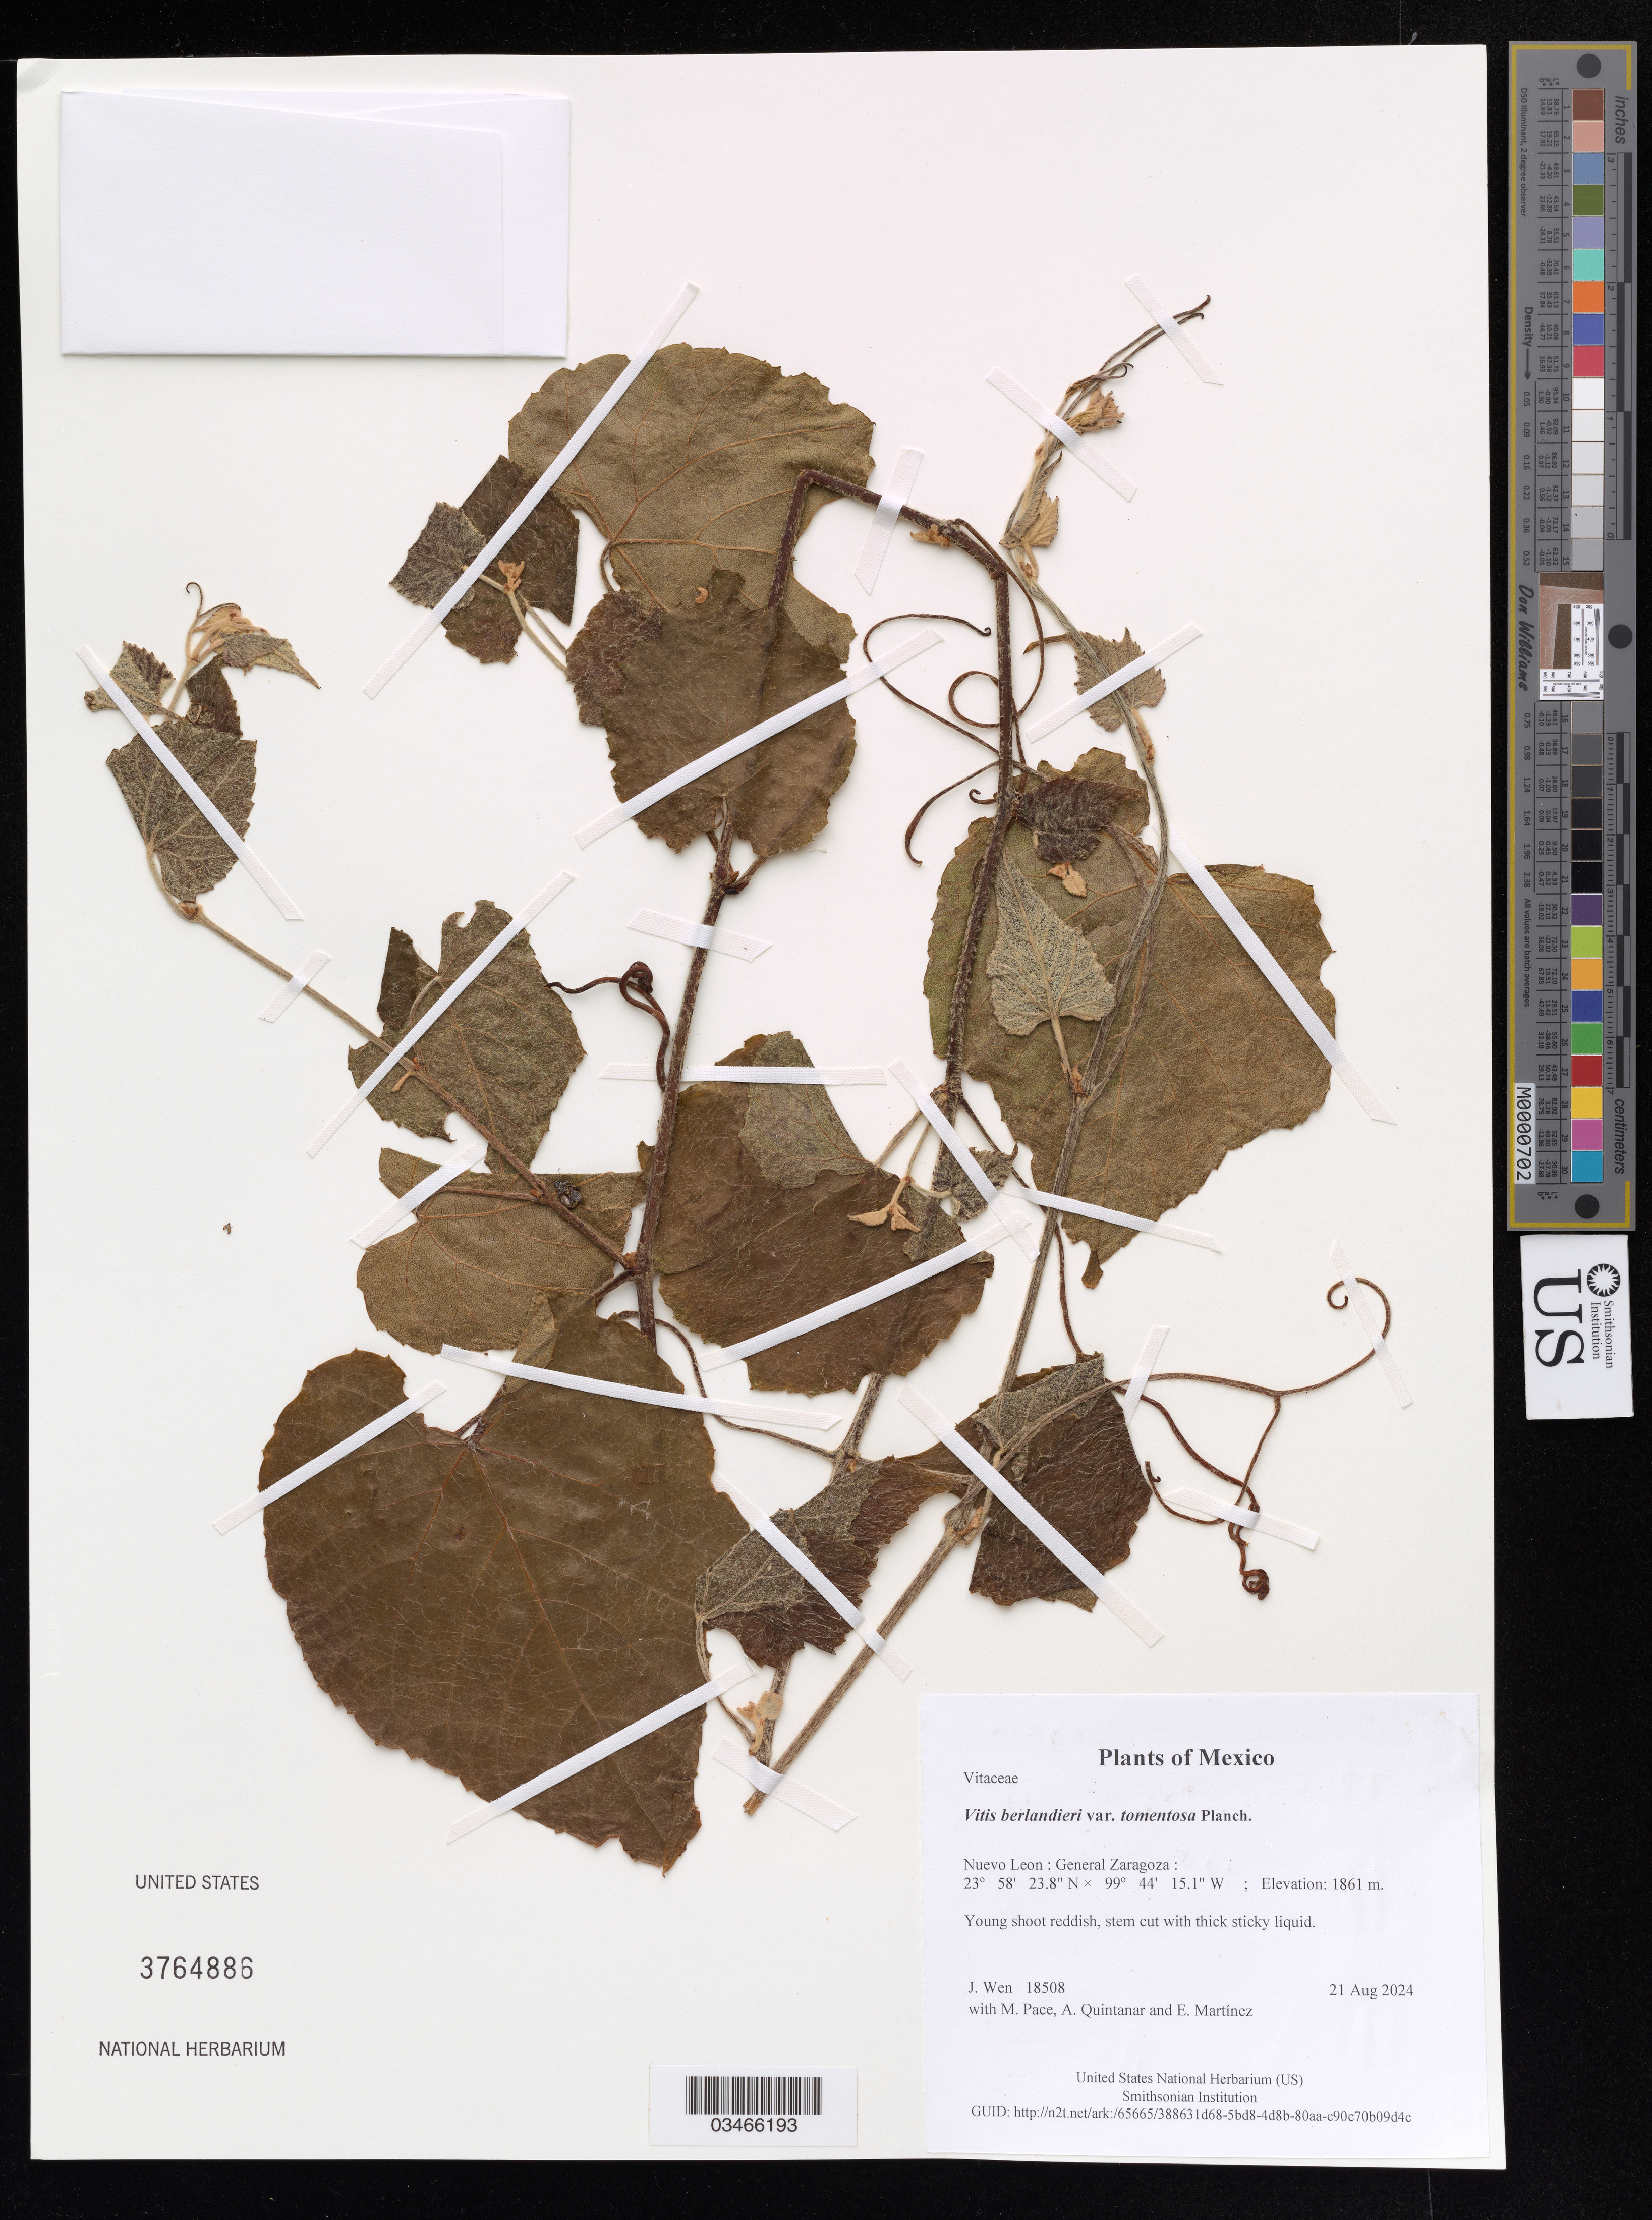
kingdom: Plantae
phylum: Tracheophyta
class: Magnoliopsida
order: Vitales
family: Vitaceae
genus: Vitis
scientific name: Vitis berlandieri var. tomentosa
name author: Planch.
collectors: J. Wen, M. Pace, A. Quintanar & E. Martinez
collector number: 18508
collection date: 2024-08-21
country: Mexico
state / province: Nuevo Leon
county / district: General Zaragoza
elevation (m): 1861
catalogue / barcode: US 3764886